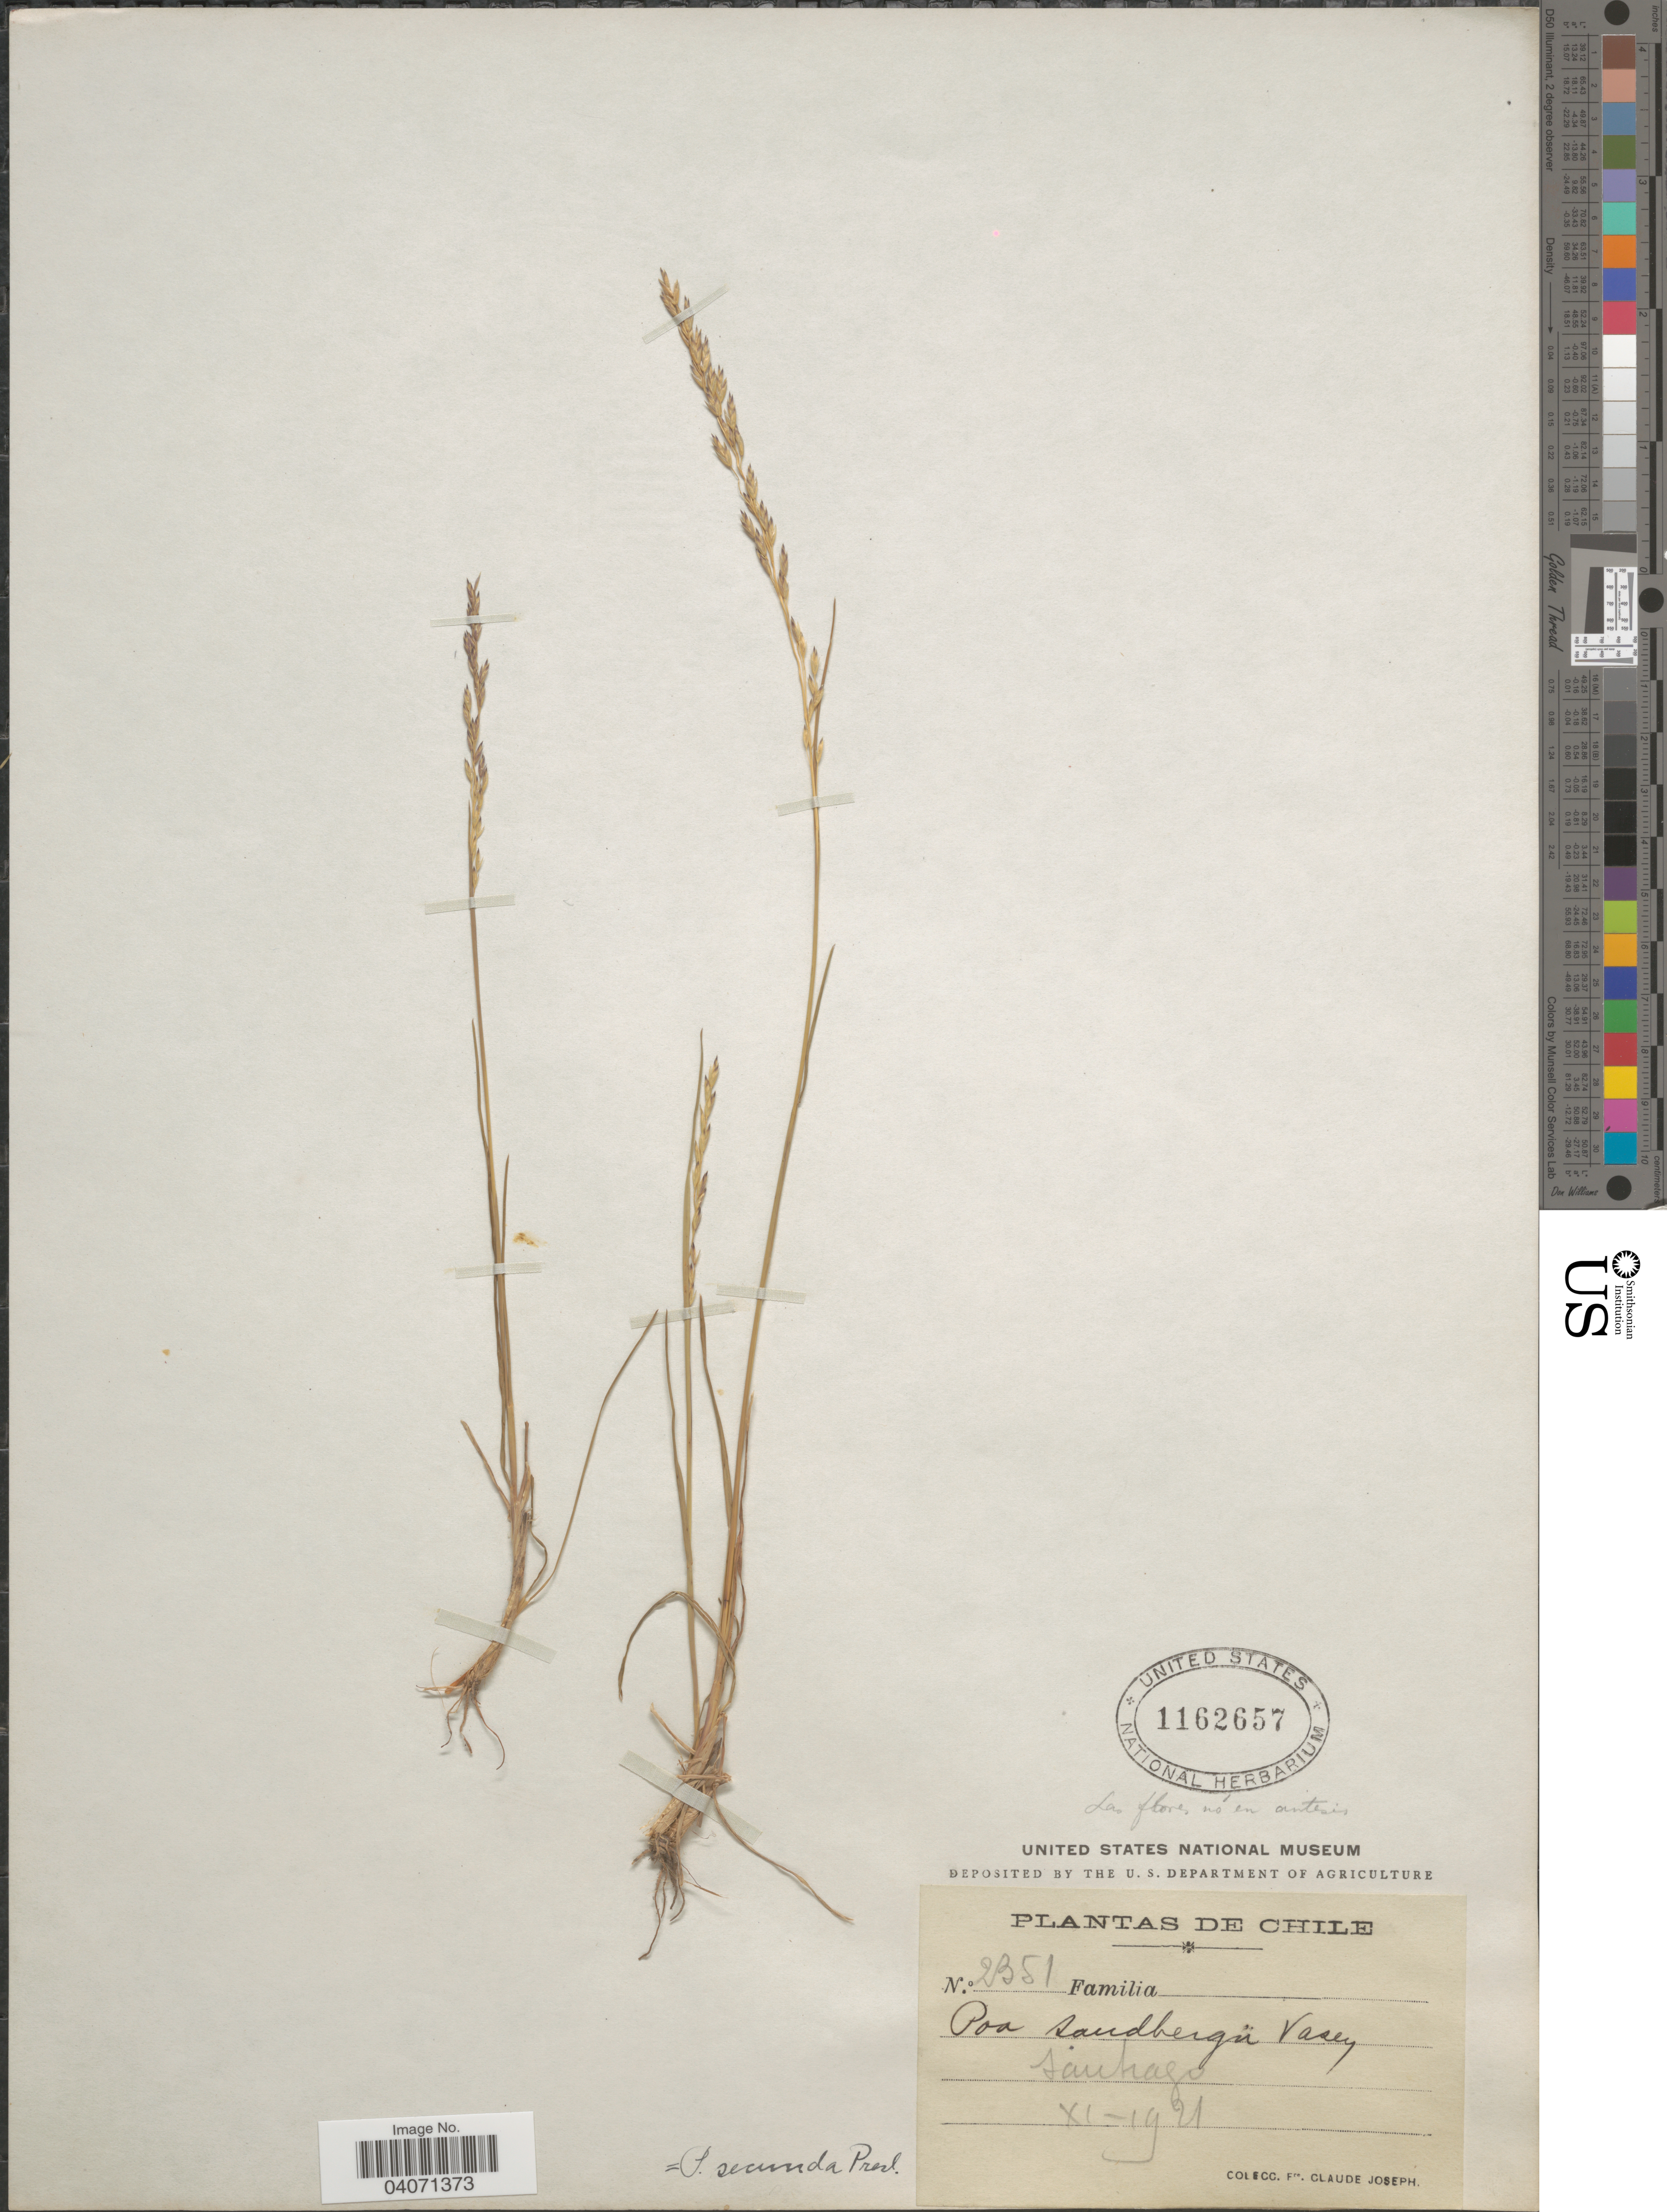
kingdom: Plantae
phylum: Tracheophyta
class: Liliopsida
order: Poales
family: Poaceae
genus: Poa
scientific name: Poa secunda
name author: J. Presl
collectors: Bro. Claude-Joseph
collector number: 2351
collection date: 1921-11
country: Chile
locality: Santiago.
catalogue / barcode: US 1162657